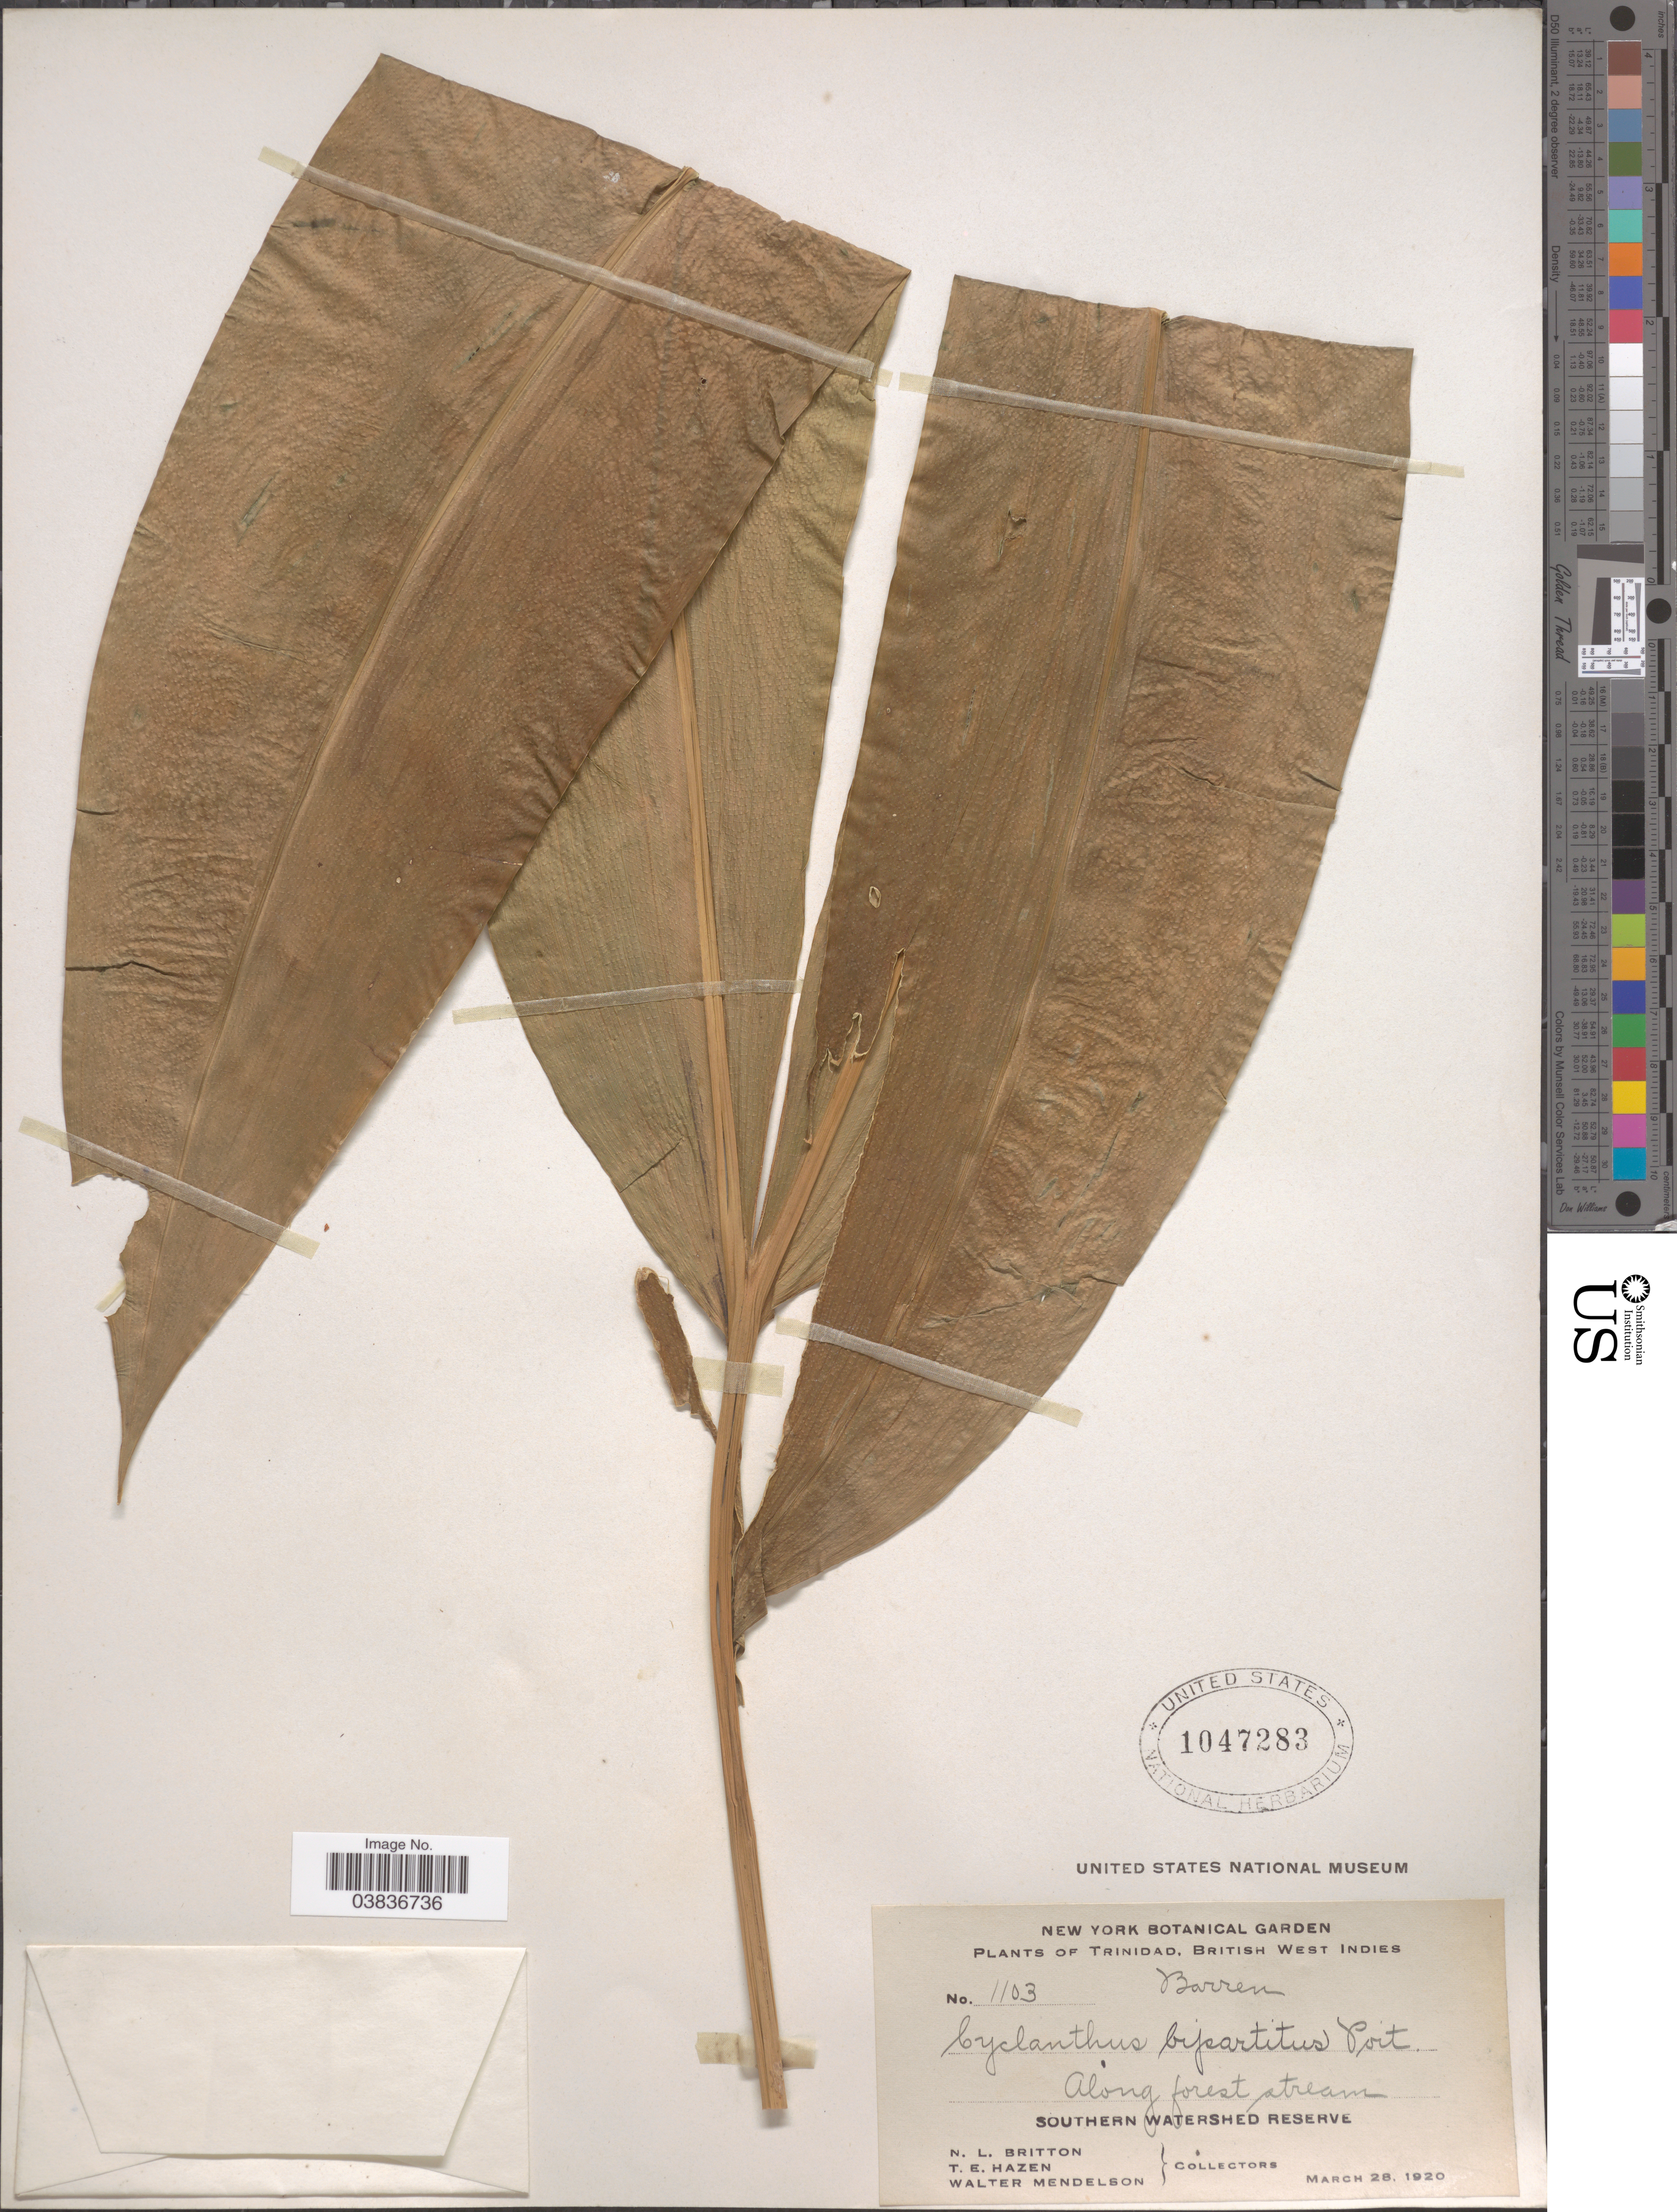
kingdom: Plantae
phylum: Tracheophyta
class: Liliopsida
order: Pandanales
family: Cyclanthaceae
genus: Cyclanthus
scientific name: Cyclanthus bipartitus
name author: Poit. ex A. Rich.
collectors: N. Britton, T. E. Hazen & W. Mendelson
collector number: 1103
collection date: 1920-03-28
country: Trinidad and Tobago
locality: Trinidad, British West Indies. Southern Watershed Reserve.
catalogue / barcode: US 1047283